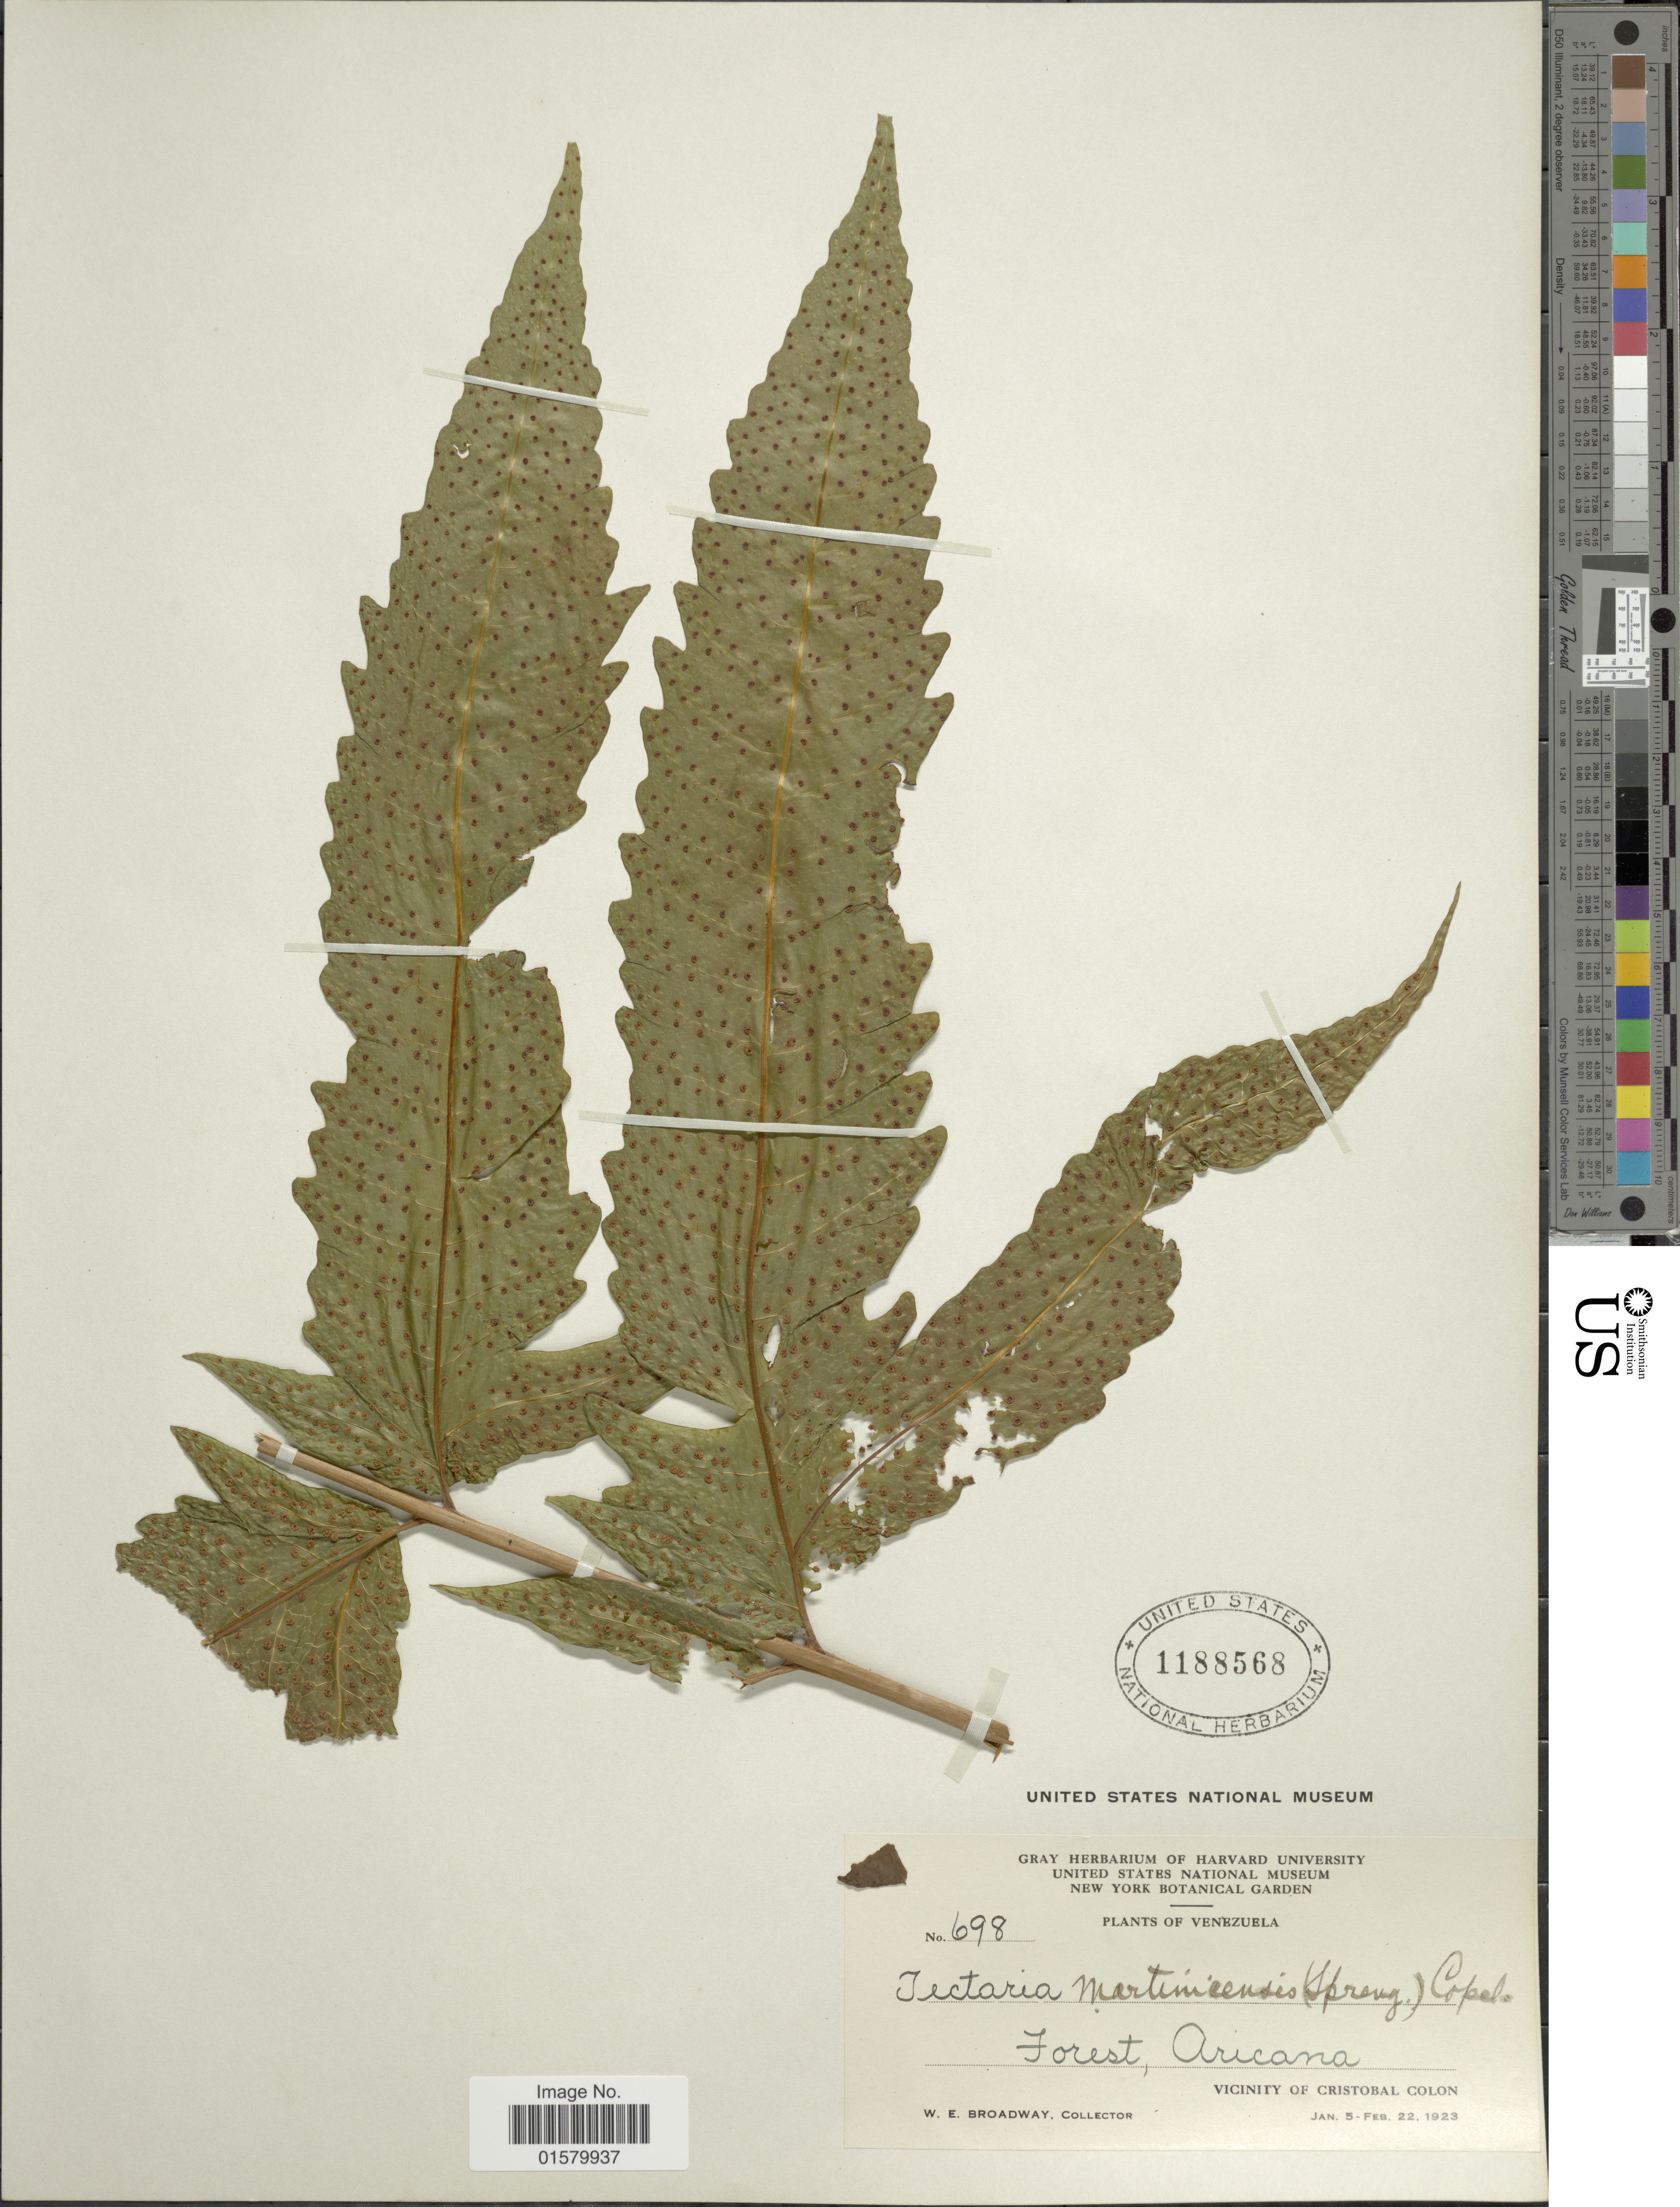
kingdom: Plantae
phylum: Tracheophyta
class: Polypodiopsida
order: Polypodiales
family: Tectariaceae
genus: Tectaria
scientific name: Tectaria transiens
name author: (C.V. Morton) A.R. Sm.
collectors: W. E. Broadway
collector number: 698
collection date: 1923-01-05/1923-02-22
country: Venezuela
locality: Forest, Aricana, Vicinity of Cristobal Colon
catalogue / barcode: US 1188568